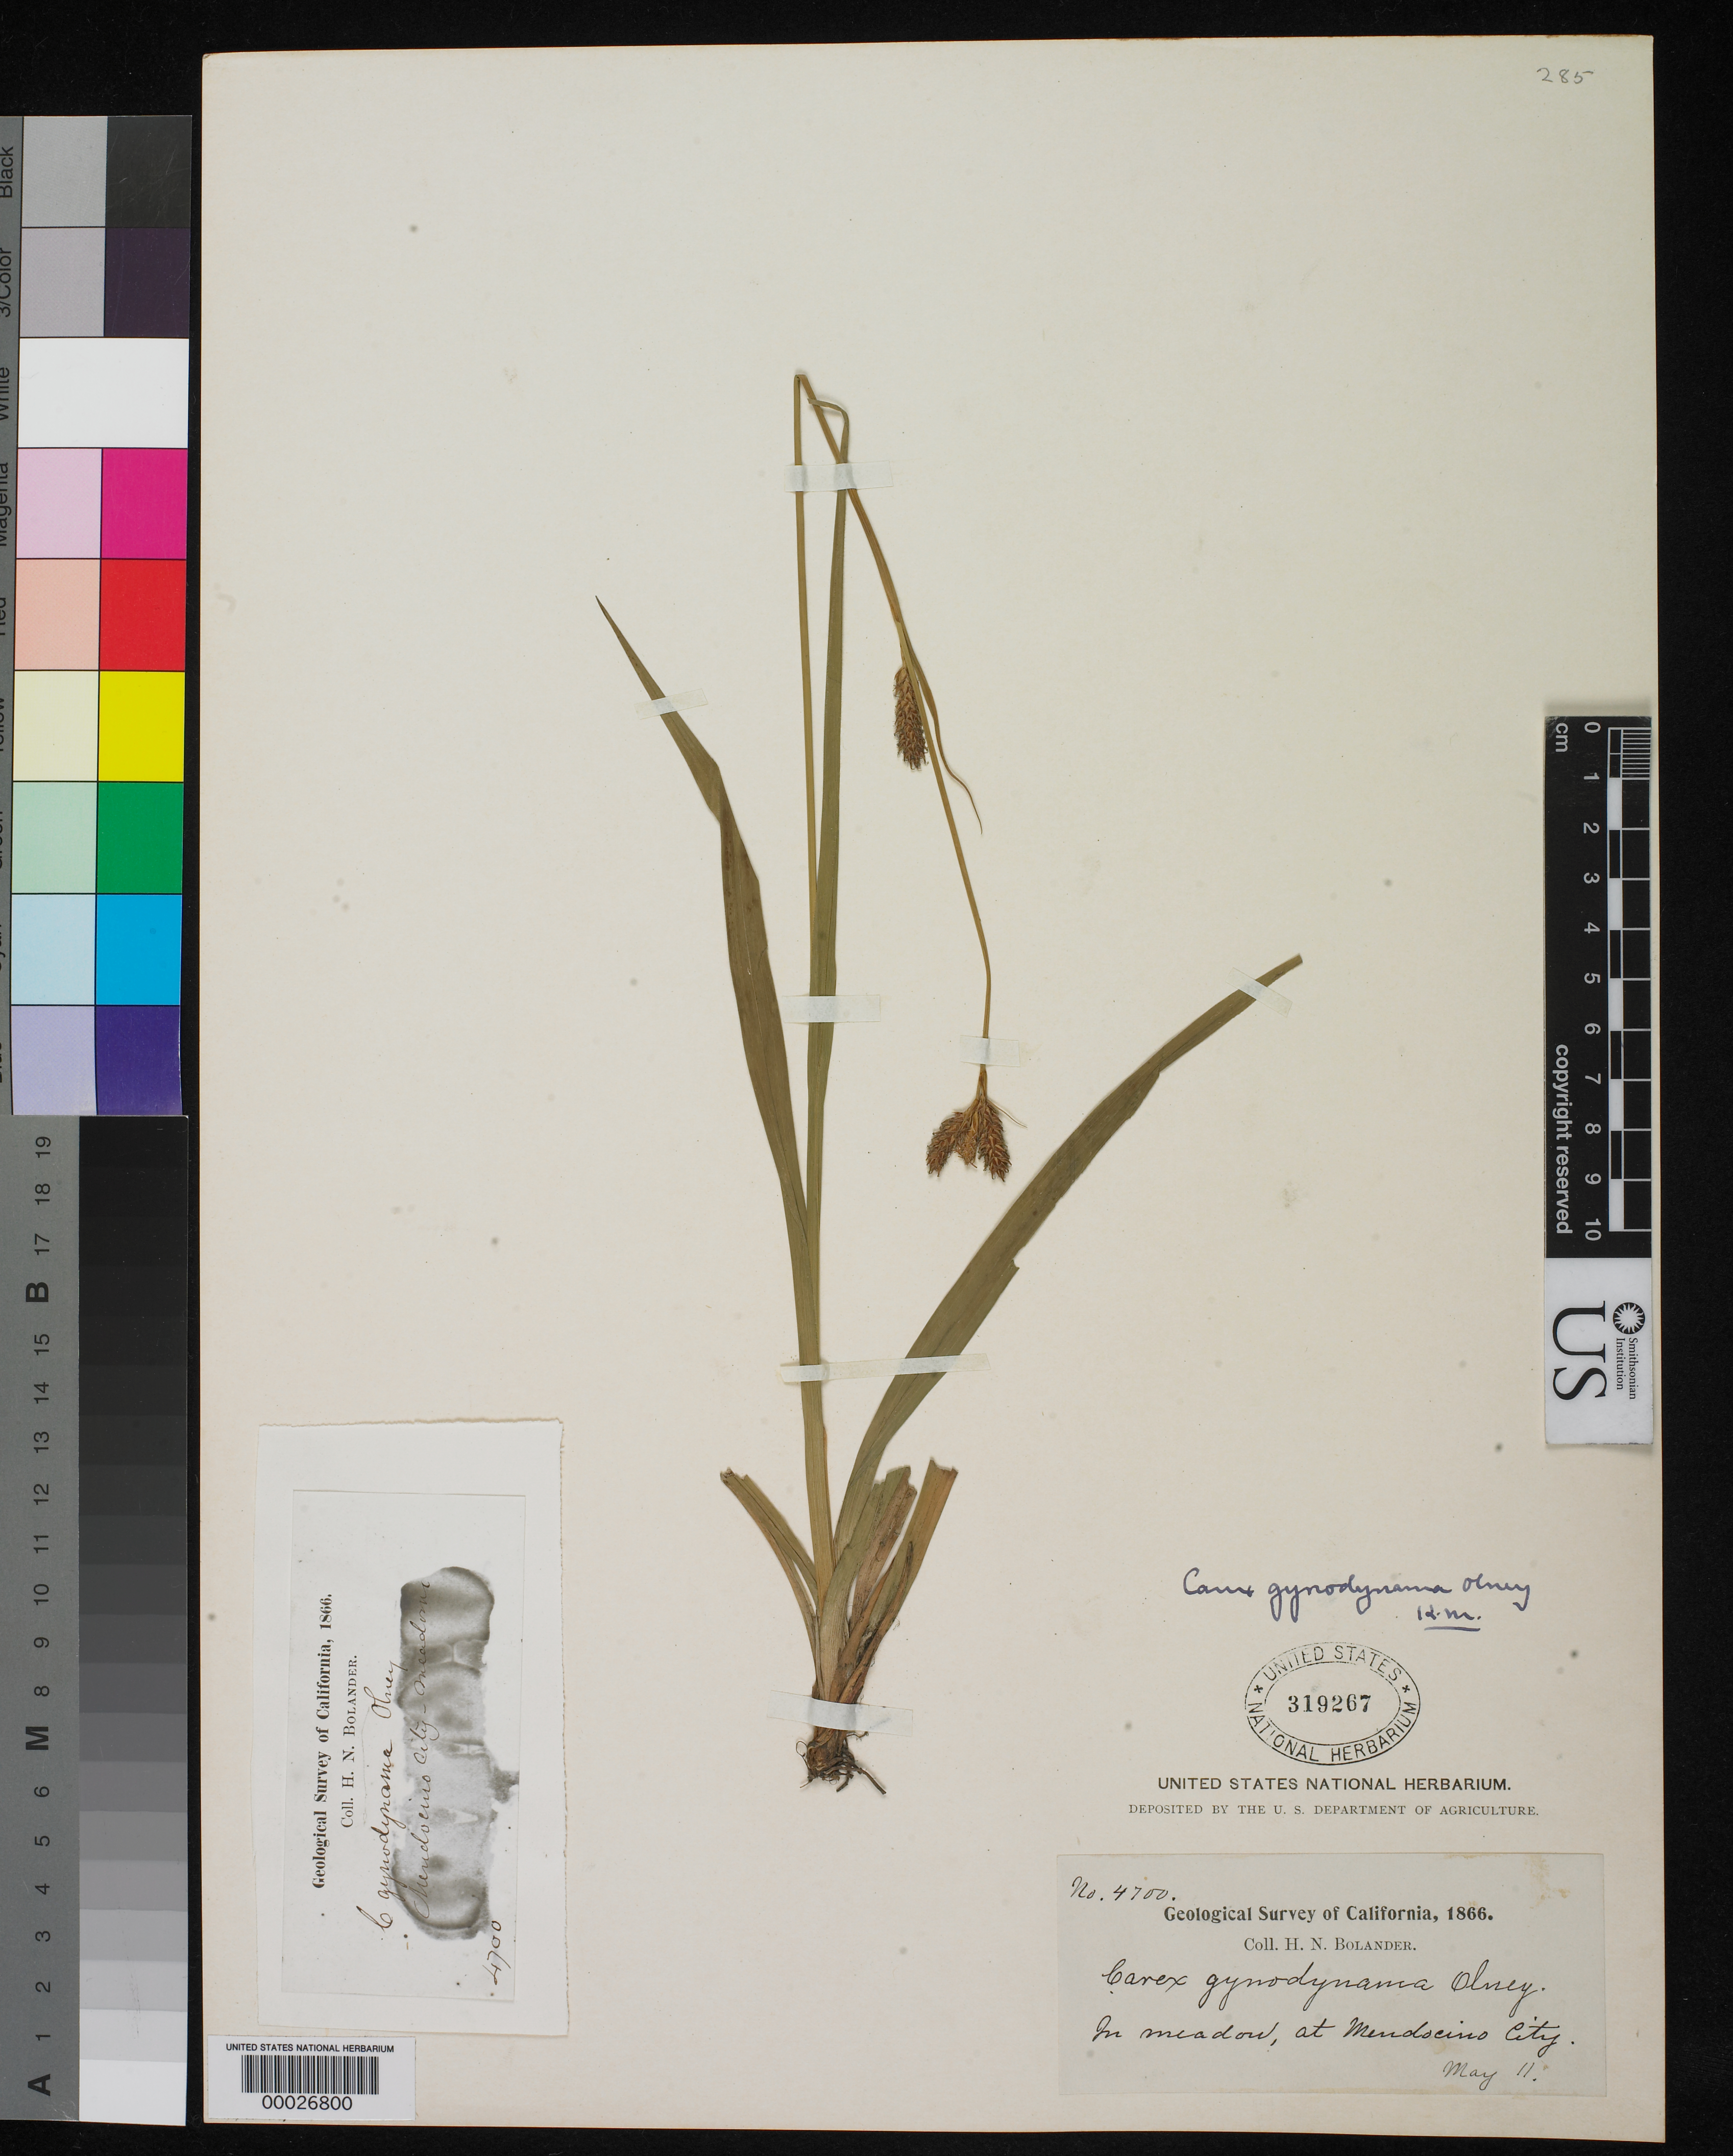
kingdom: Plantae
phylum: Tracheophyta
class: Liliopsida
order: Poales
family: Cyperaceae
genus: Carex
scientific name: Carex gynodynama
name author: Olney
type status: Type Collection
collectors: H. Bolander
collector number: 4700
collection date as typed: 11 May 1866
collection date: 1866-05-11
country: United States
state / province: California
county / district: Mendocino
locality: Mendocino City.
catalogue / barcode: US 319267